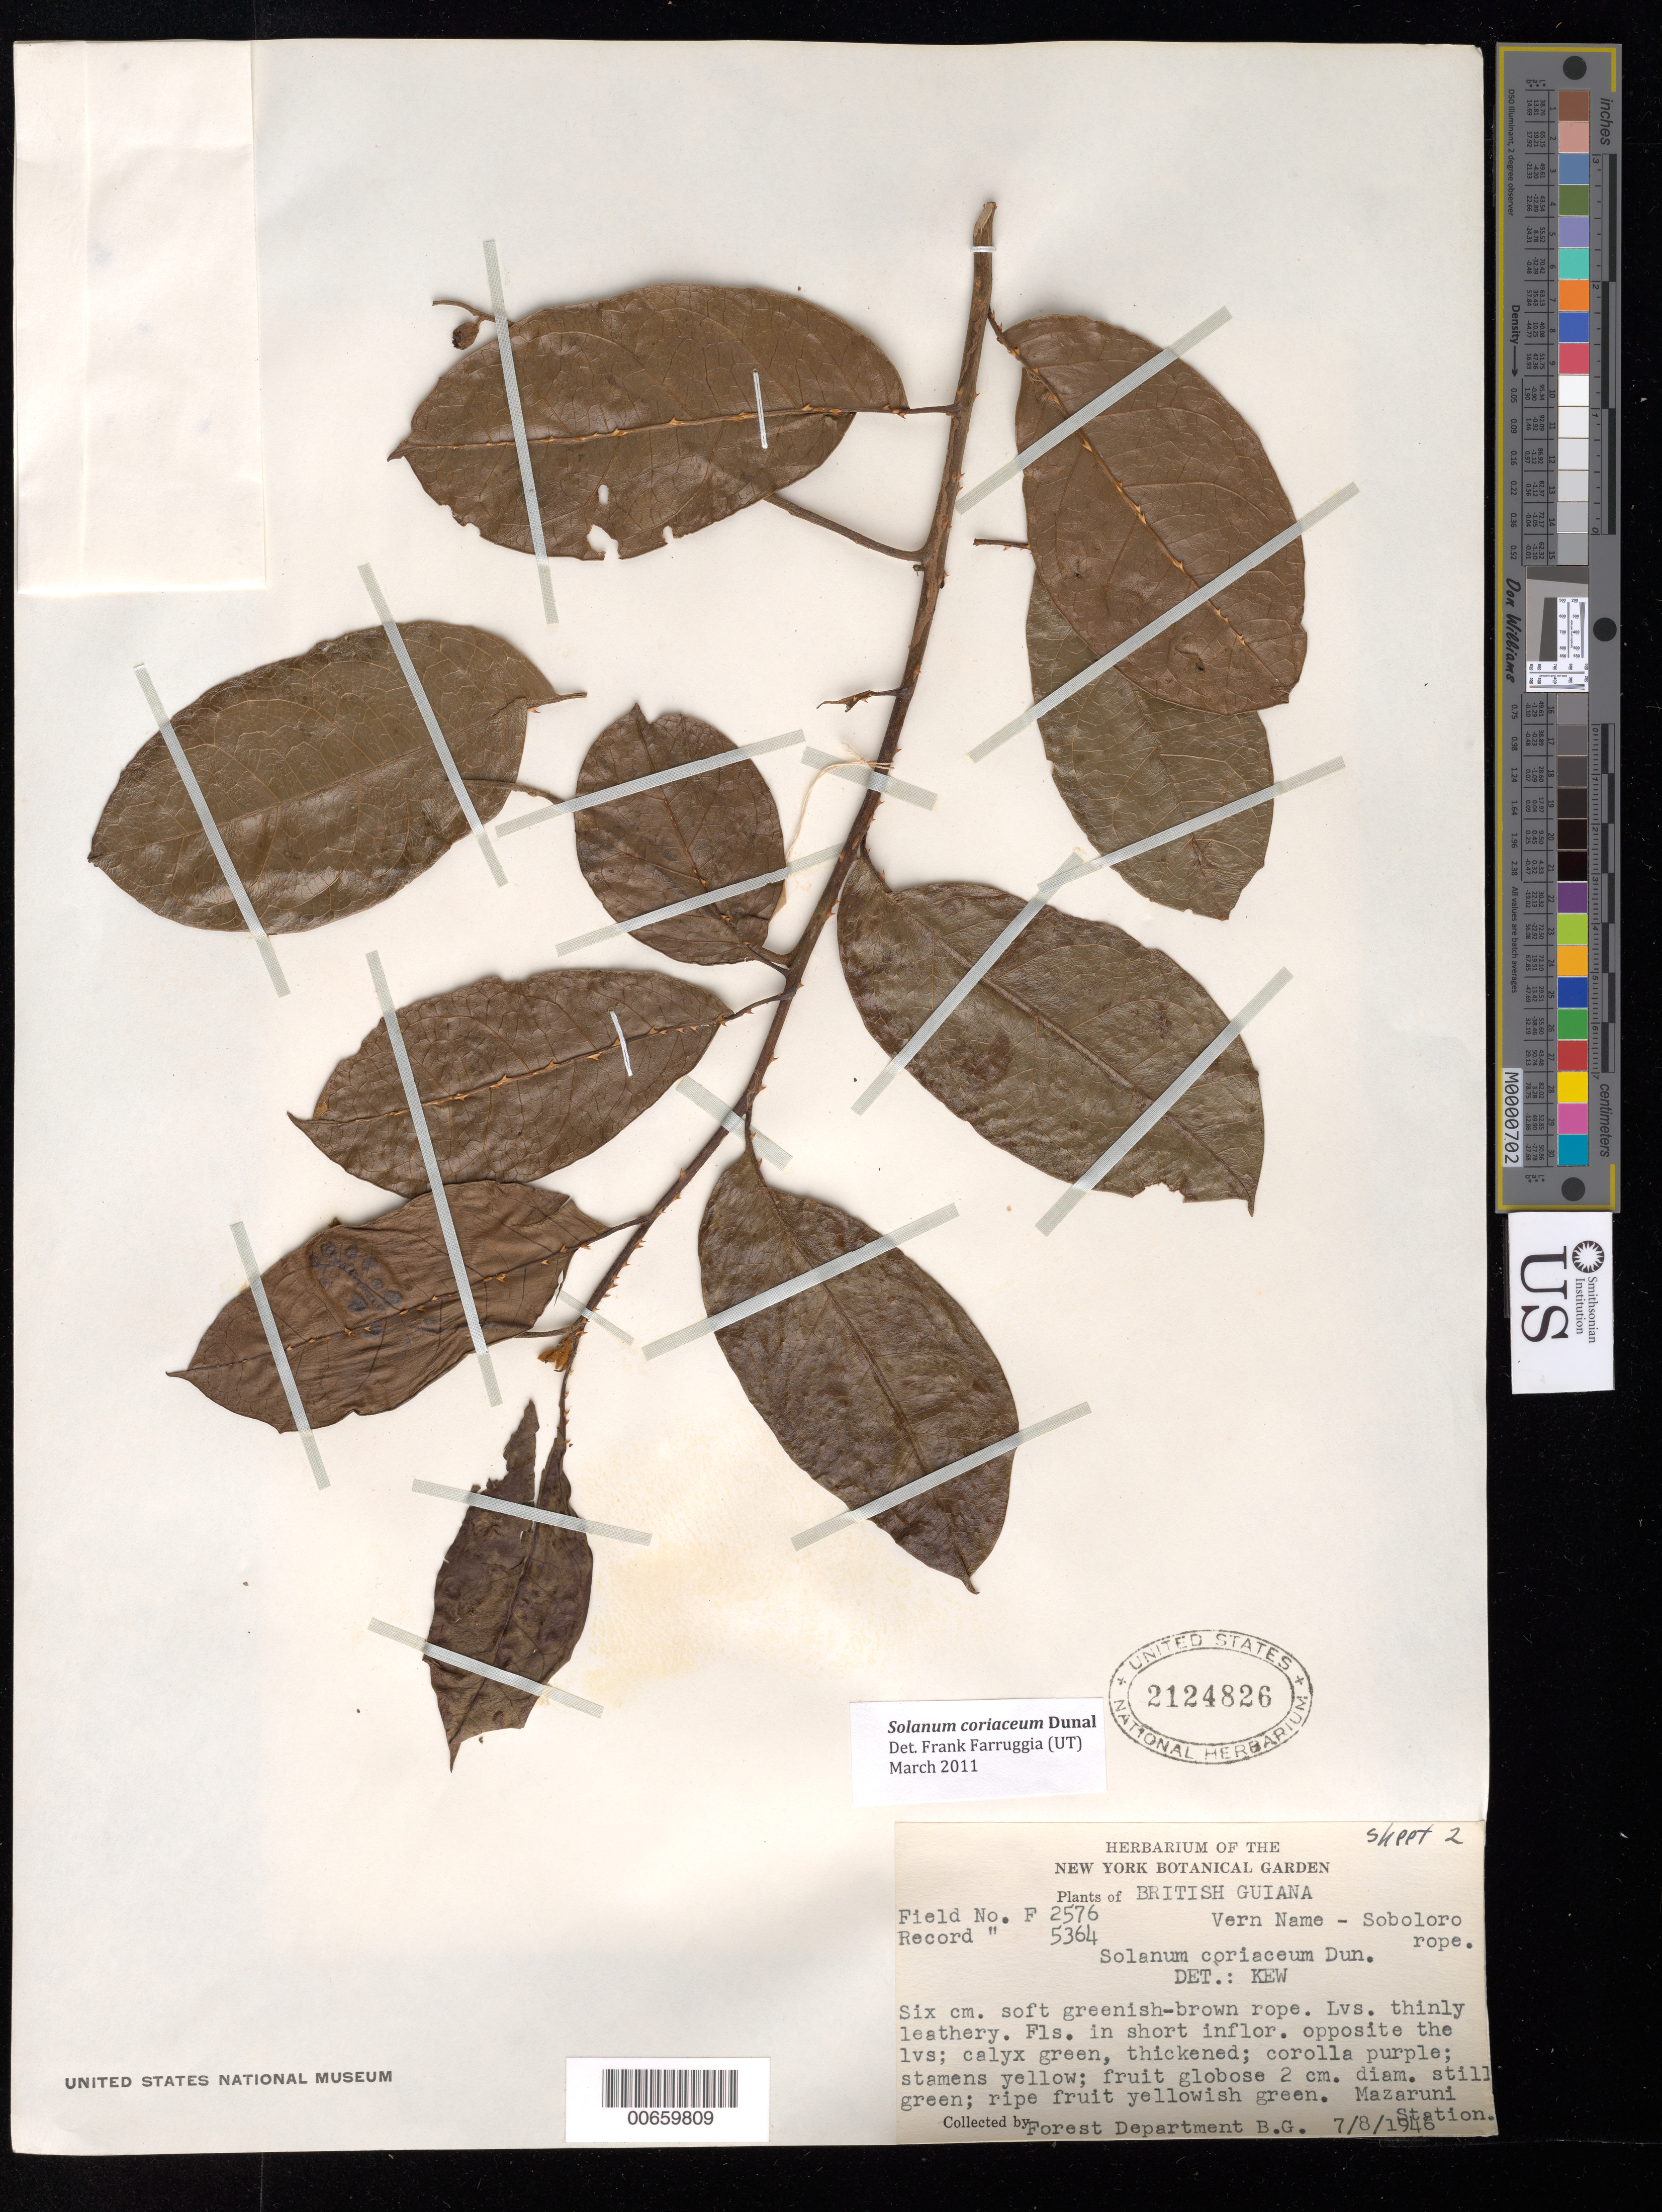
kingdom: Plantae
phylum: Tracheophyta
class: Magnoliopsida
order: Solanales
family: Solanaceae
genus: Solanum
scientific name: Solanum coriaceum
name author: Dunal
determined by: Farruggia, F. T.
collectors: Forest Dept. B. G.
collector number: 2576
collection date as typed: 8 Aug 1946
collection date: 1946-08-08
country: Guyana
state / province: Cuyuni-Mazaruni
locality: Mazaruni Station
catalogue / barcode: US 2124826